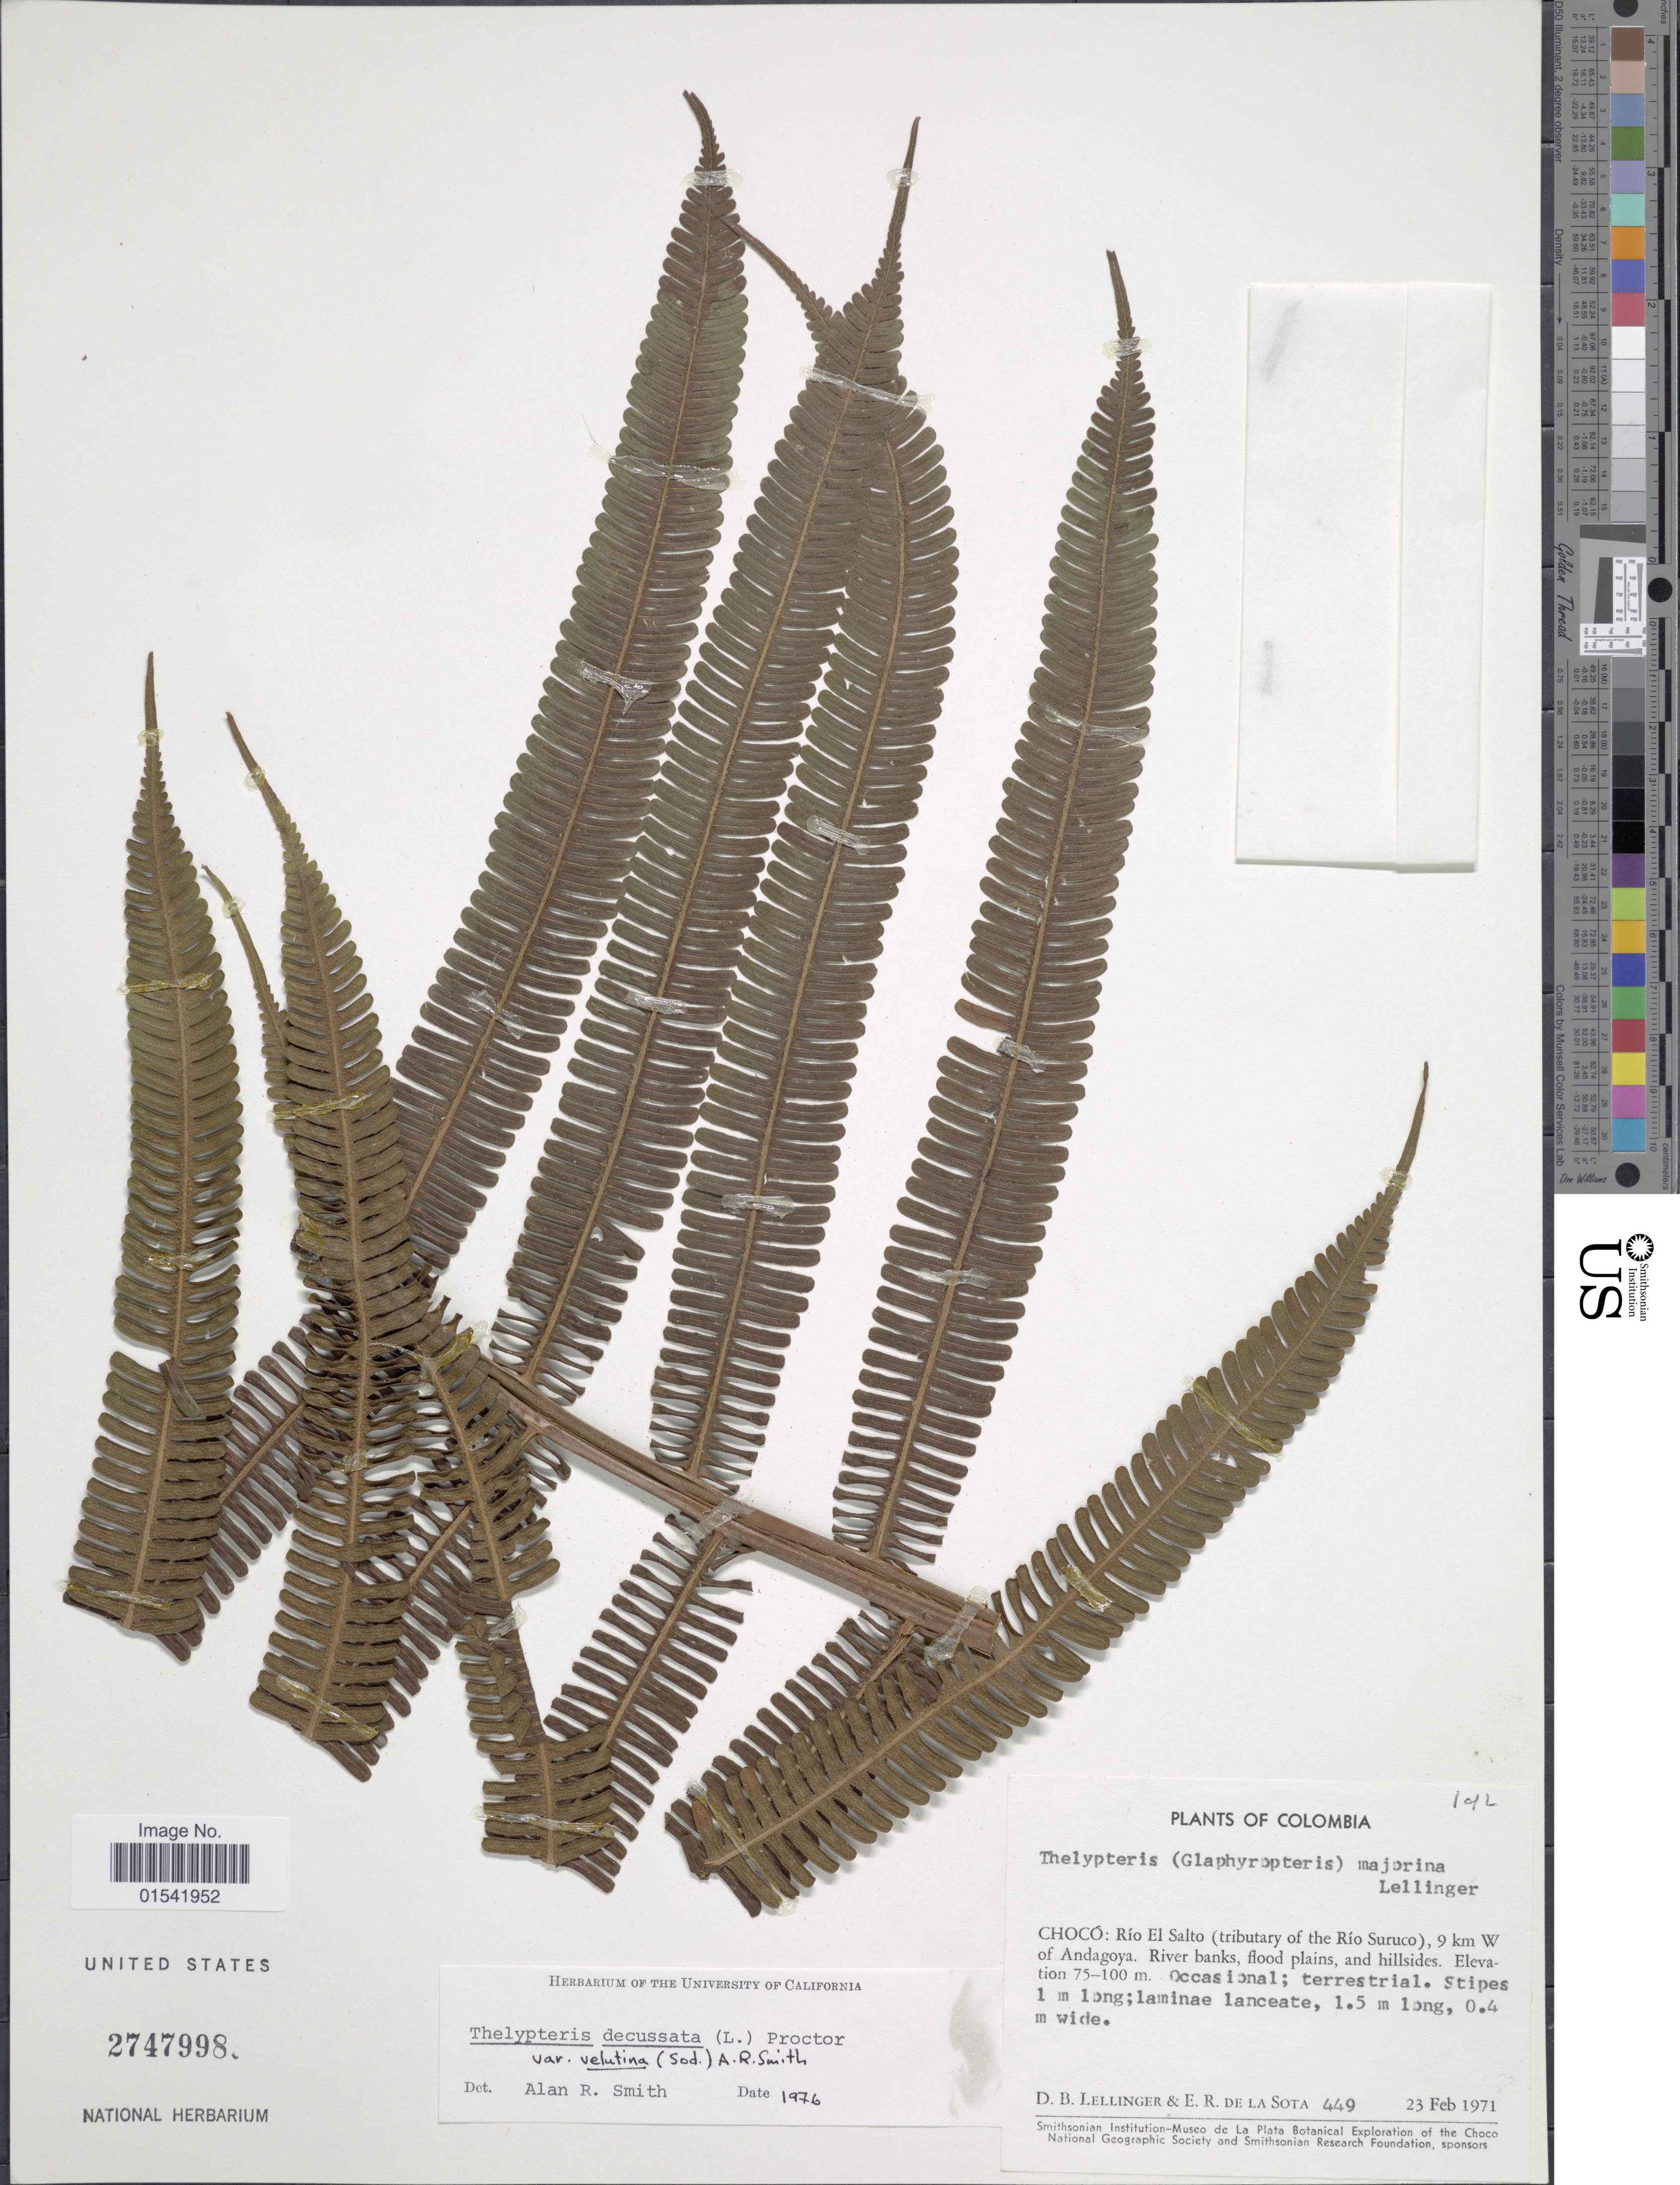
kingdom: Plantae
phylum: Tracheophyta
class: Polypodiopsida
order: Polypodiales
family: Thelypteridaceae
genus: Steiropteris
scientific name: Steiropteris decussata var. velutina comb. nov., ined. 2015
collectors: D. B. Lellinger & E. R. de la Sota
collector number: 449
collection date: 1971-02-23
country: Colombia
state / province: Chocó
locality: Río El Salto (tributary of the Río Suruco), 9 km W of Andagoya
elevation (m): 75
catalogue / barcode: US 2747998